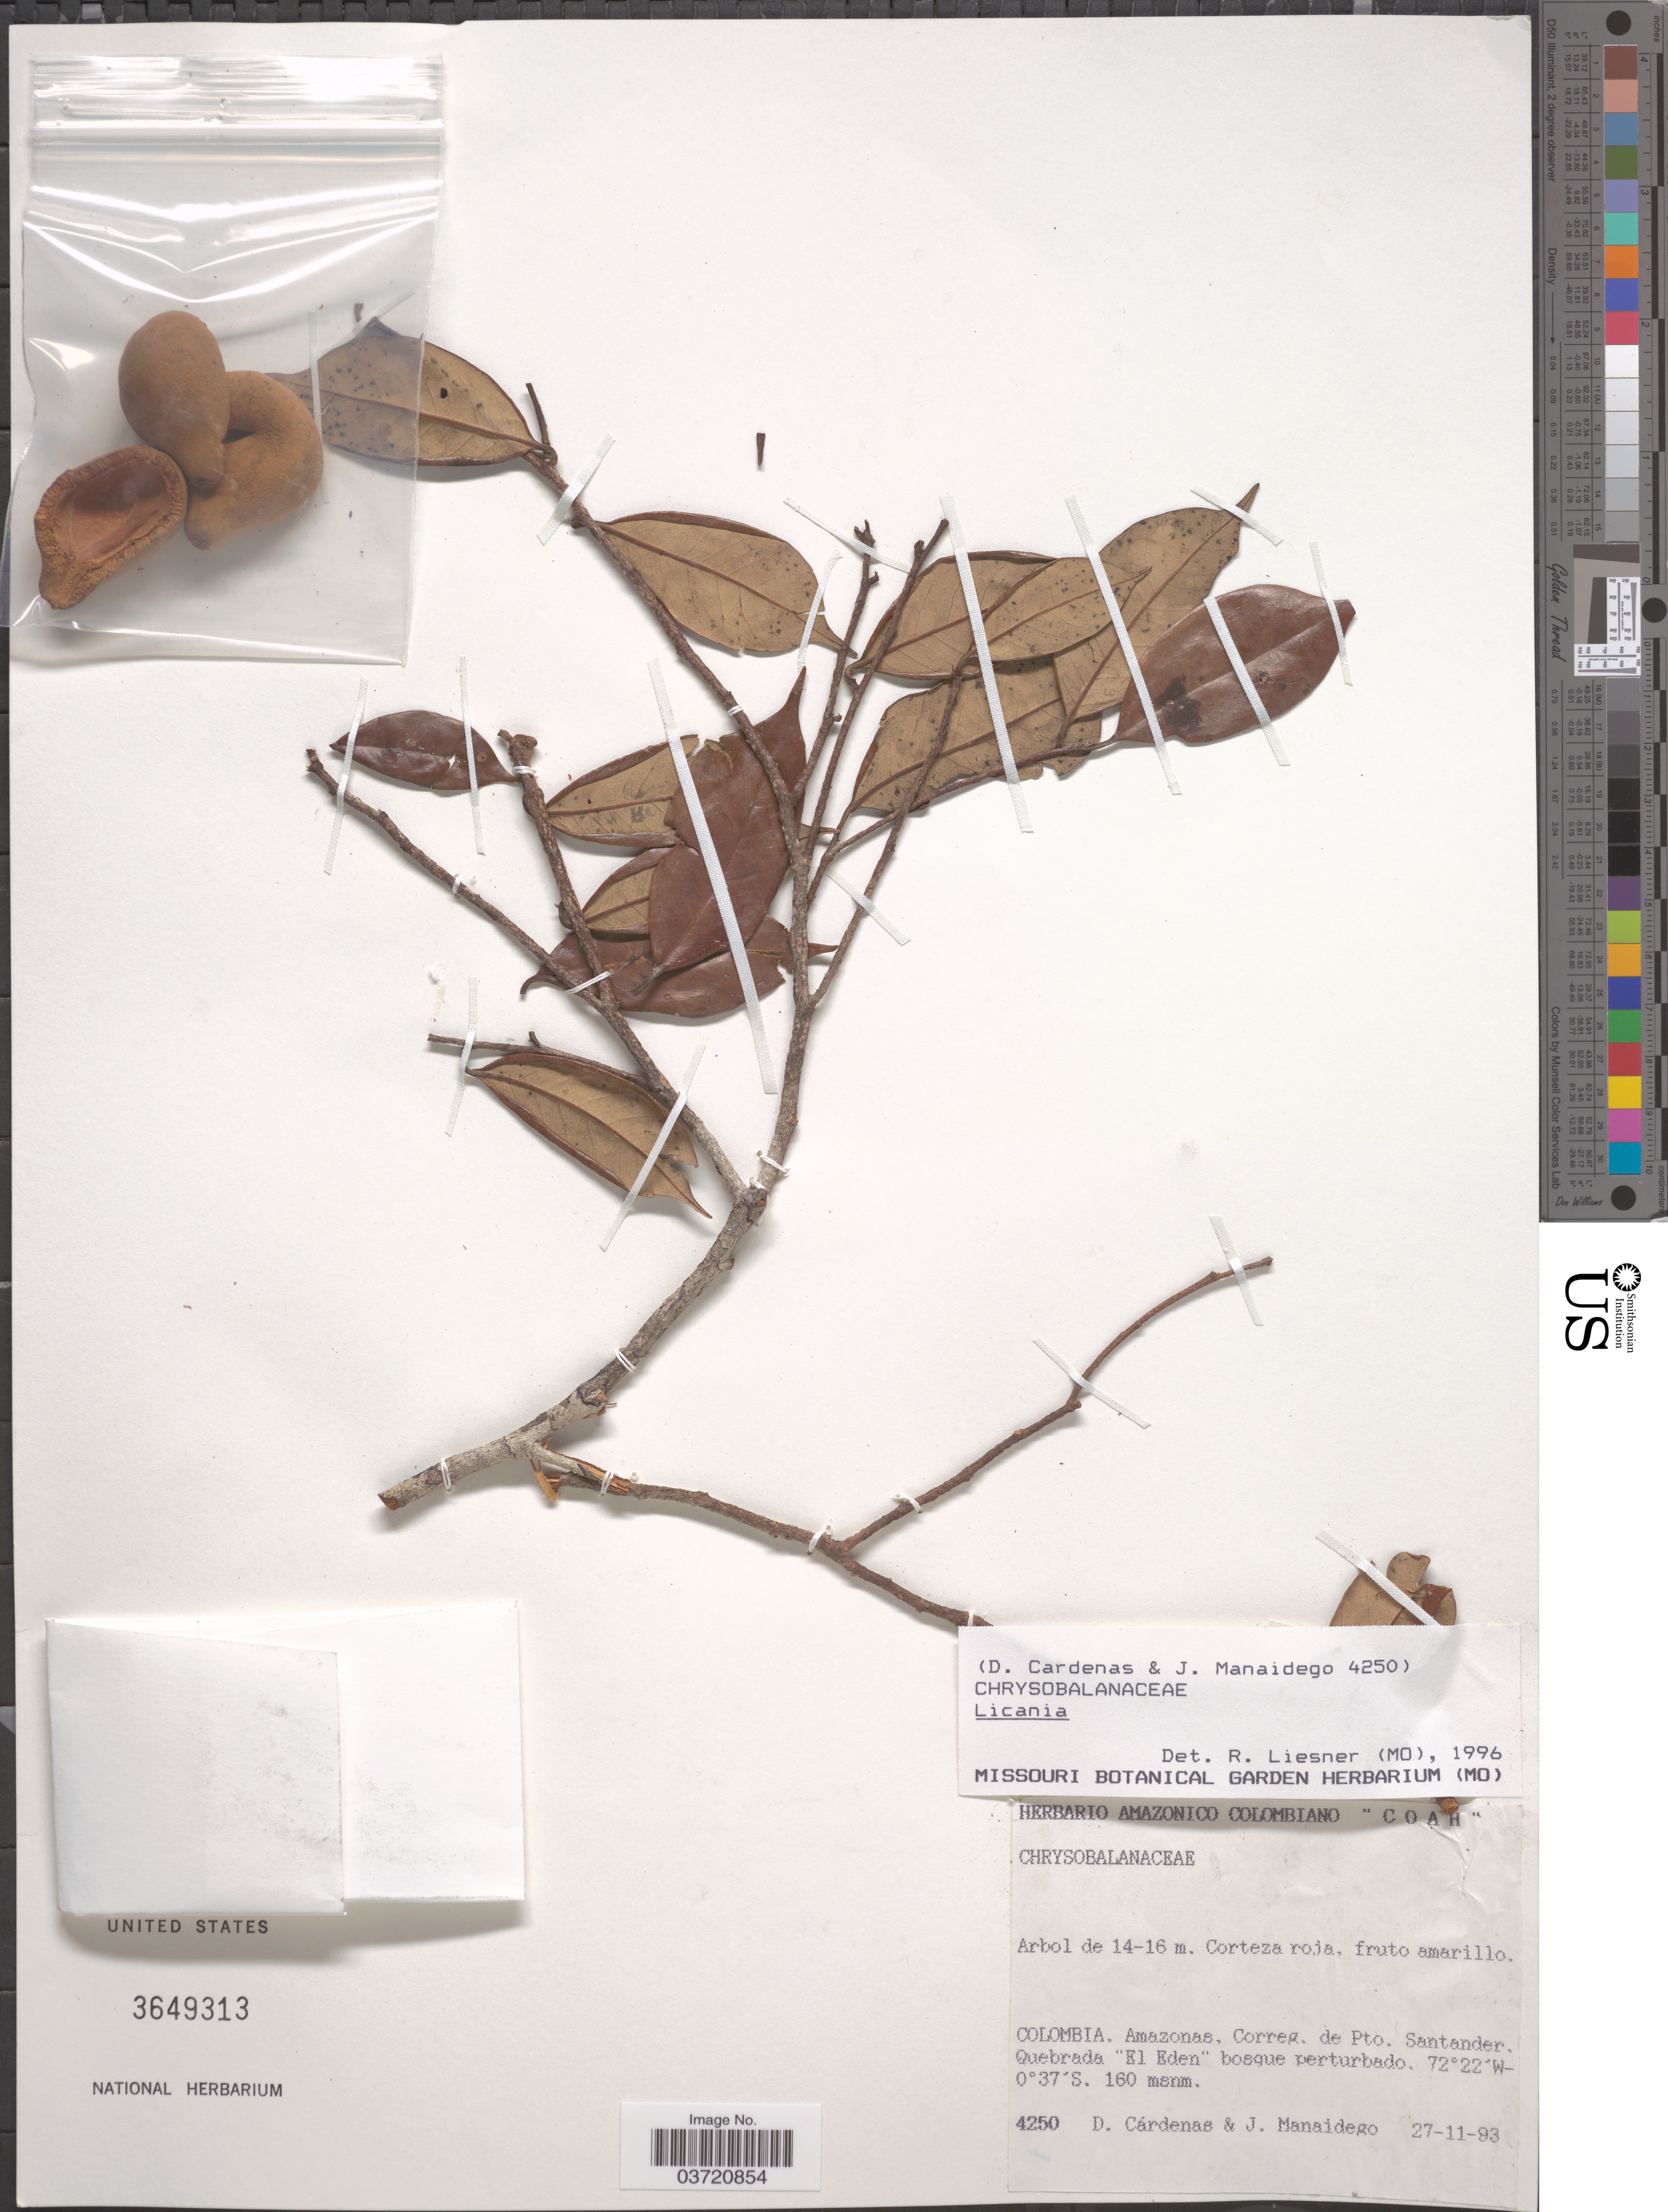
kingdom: Plantae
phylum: Tracheophyta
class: Magnoliopsida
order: Malpighiales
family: Chrysobalanaceae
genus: Licania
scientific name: Licania sp.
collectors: D. Cárdenas & J. Manaidego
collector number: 4250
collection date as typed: Transcribed d/m/y: 27/11/93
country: Colombia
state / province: Amazônas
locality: Correg. de Pto. Santander. Quebrada 'El Eden'.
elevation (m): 160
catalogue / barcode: US 3649313